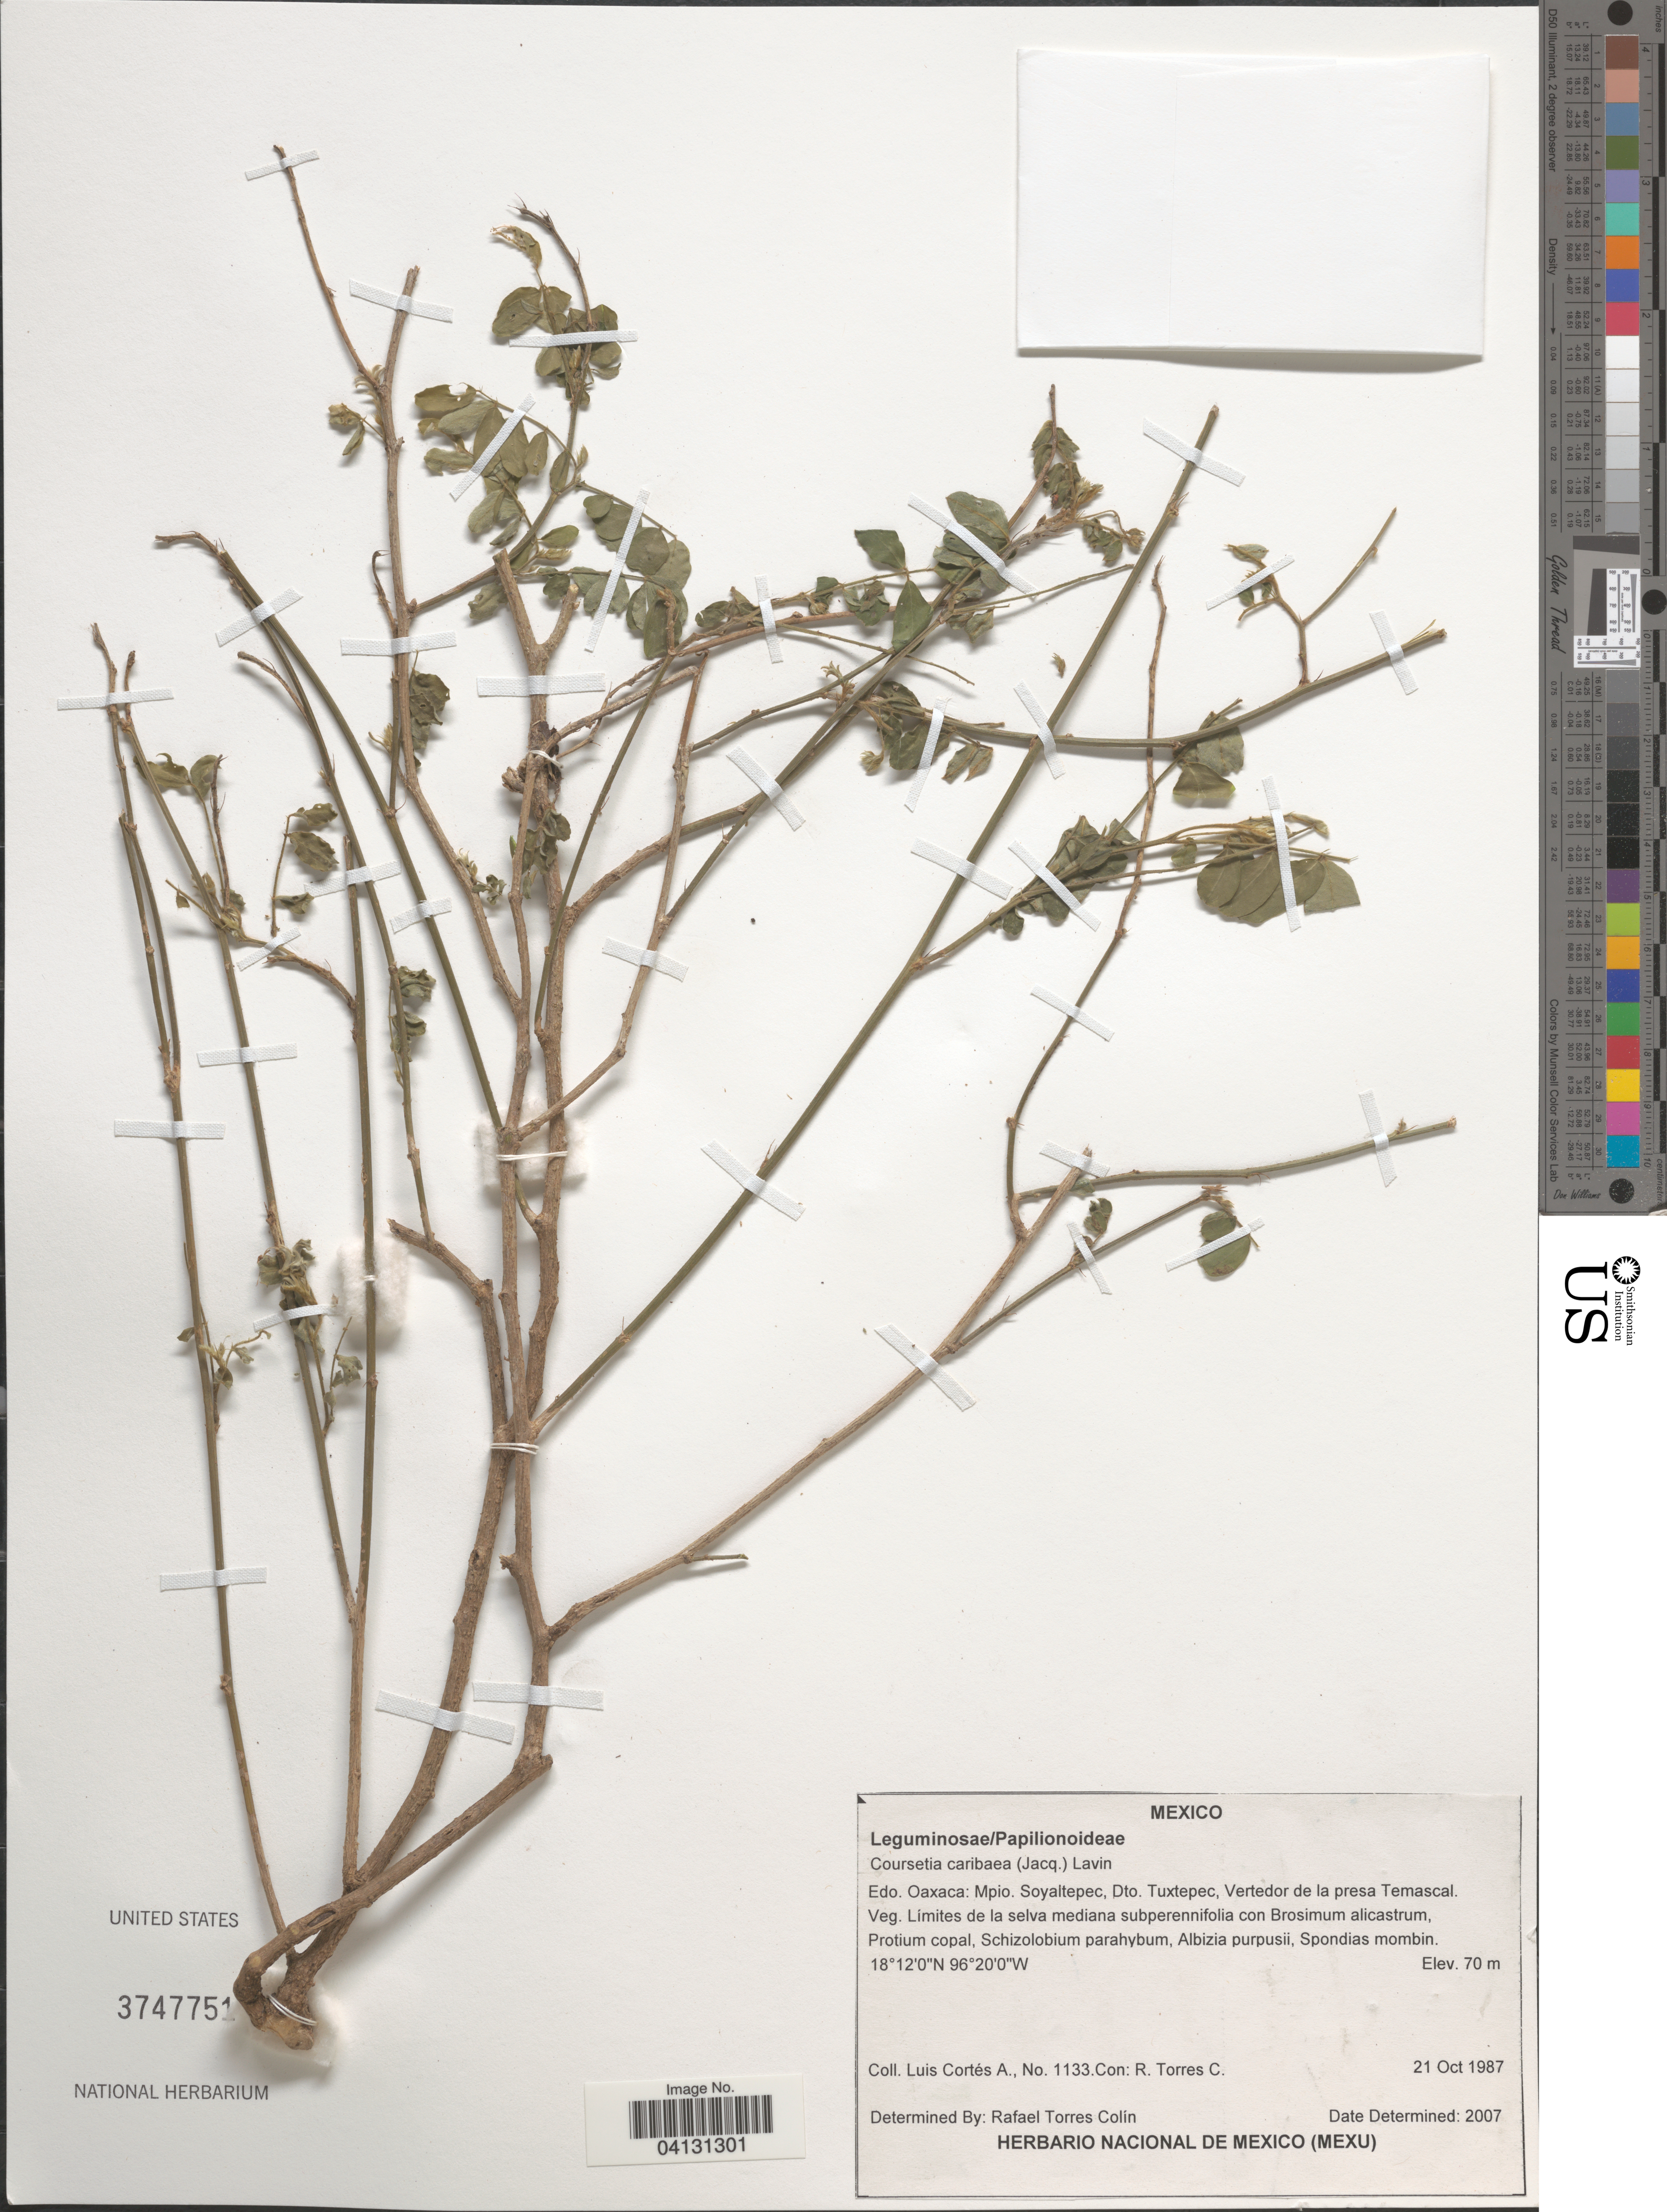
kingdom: Plantae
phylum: Tracheophyta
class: Magnoliopsida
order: Fabales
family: Fabaceae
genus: Coursetia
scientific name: Coursetia caribaea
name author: (Jacq.) Lavin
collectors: L. Cortes-A. & R. Torres C.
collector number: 1133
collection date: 1987-10-21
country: Mexico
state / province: Oaxaca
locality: Mpio. Soyaltepec, Dto. Tuxtepec, Vertedor de la presa Temascal.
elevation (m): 70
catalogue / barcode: US 3747751